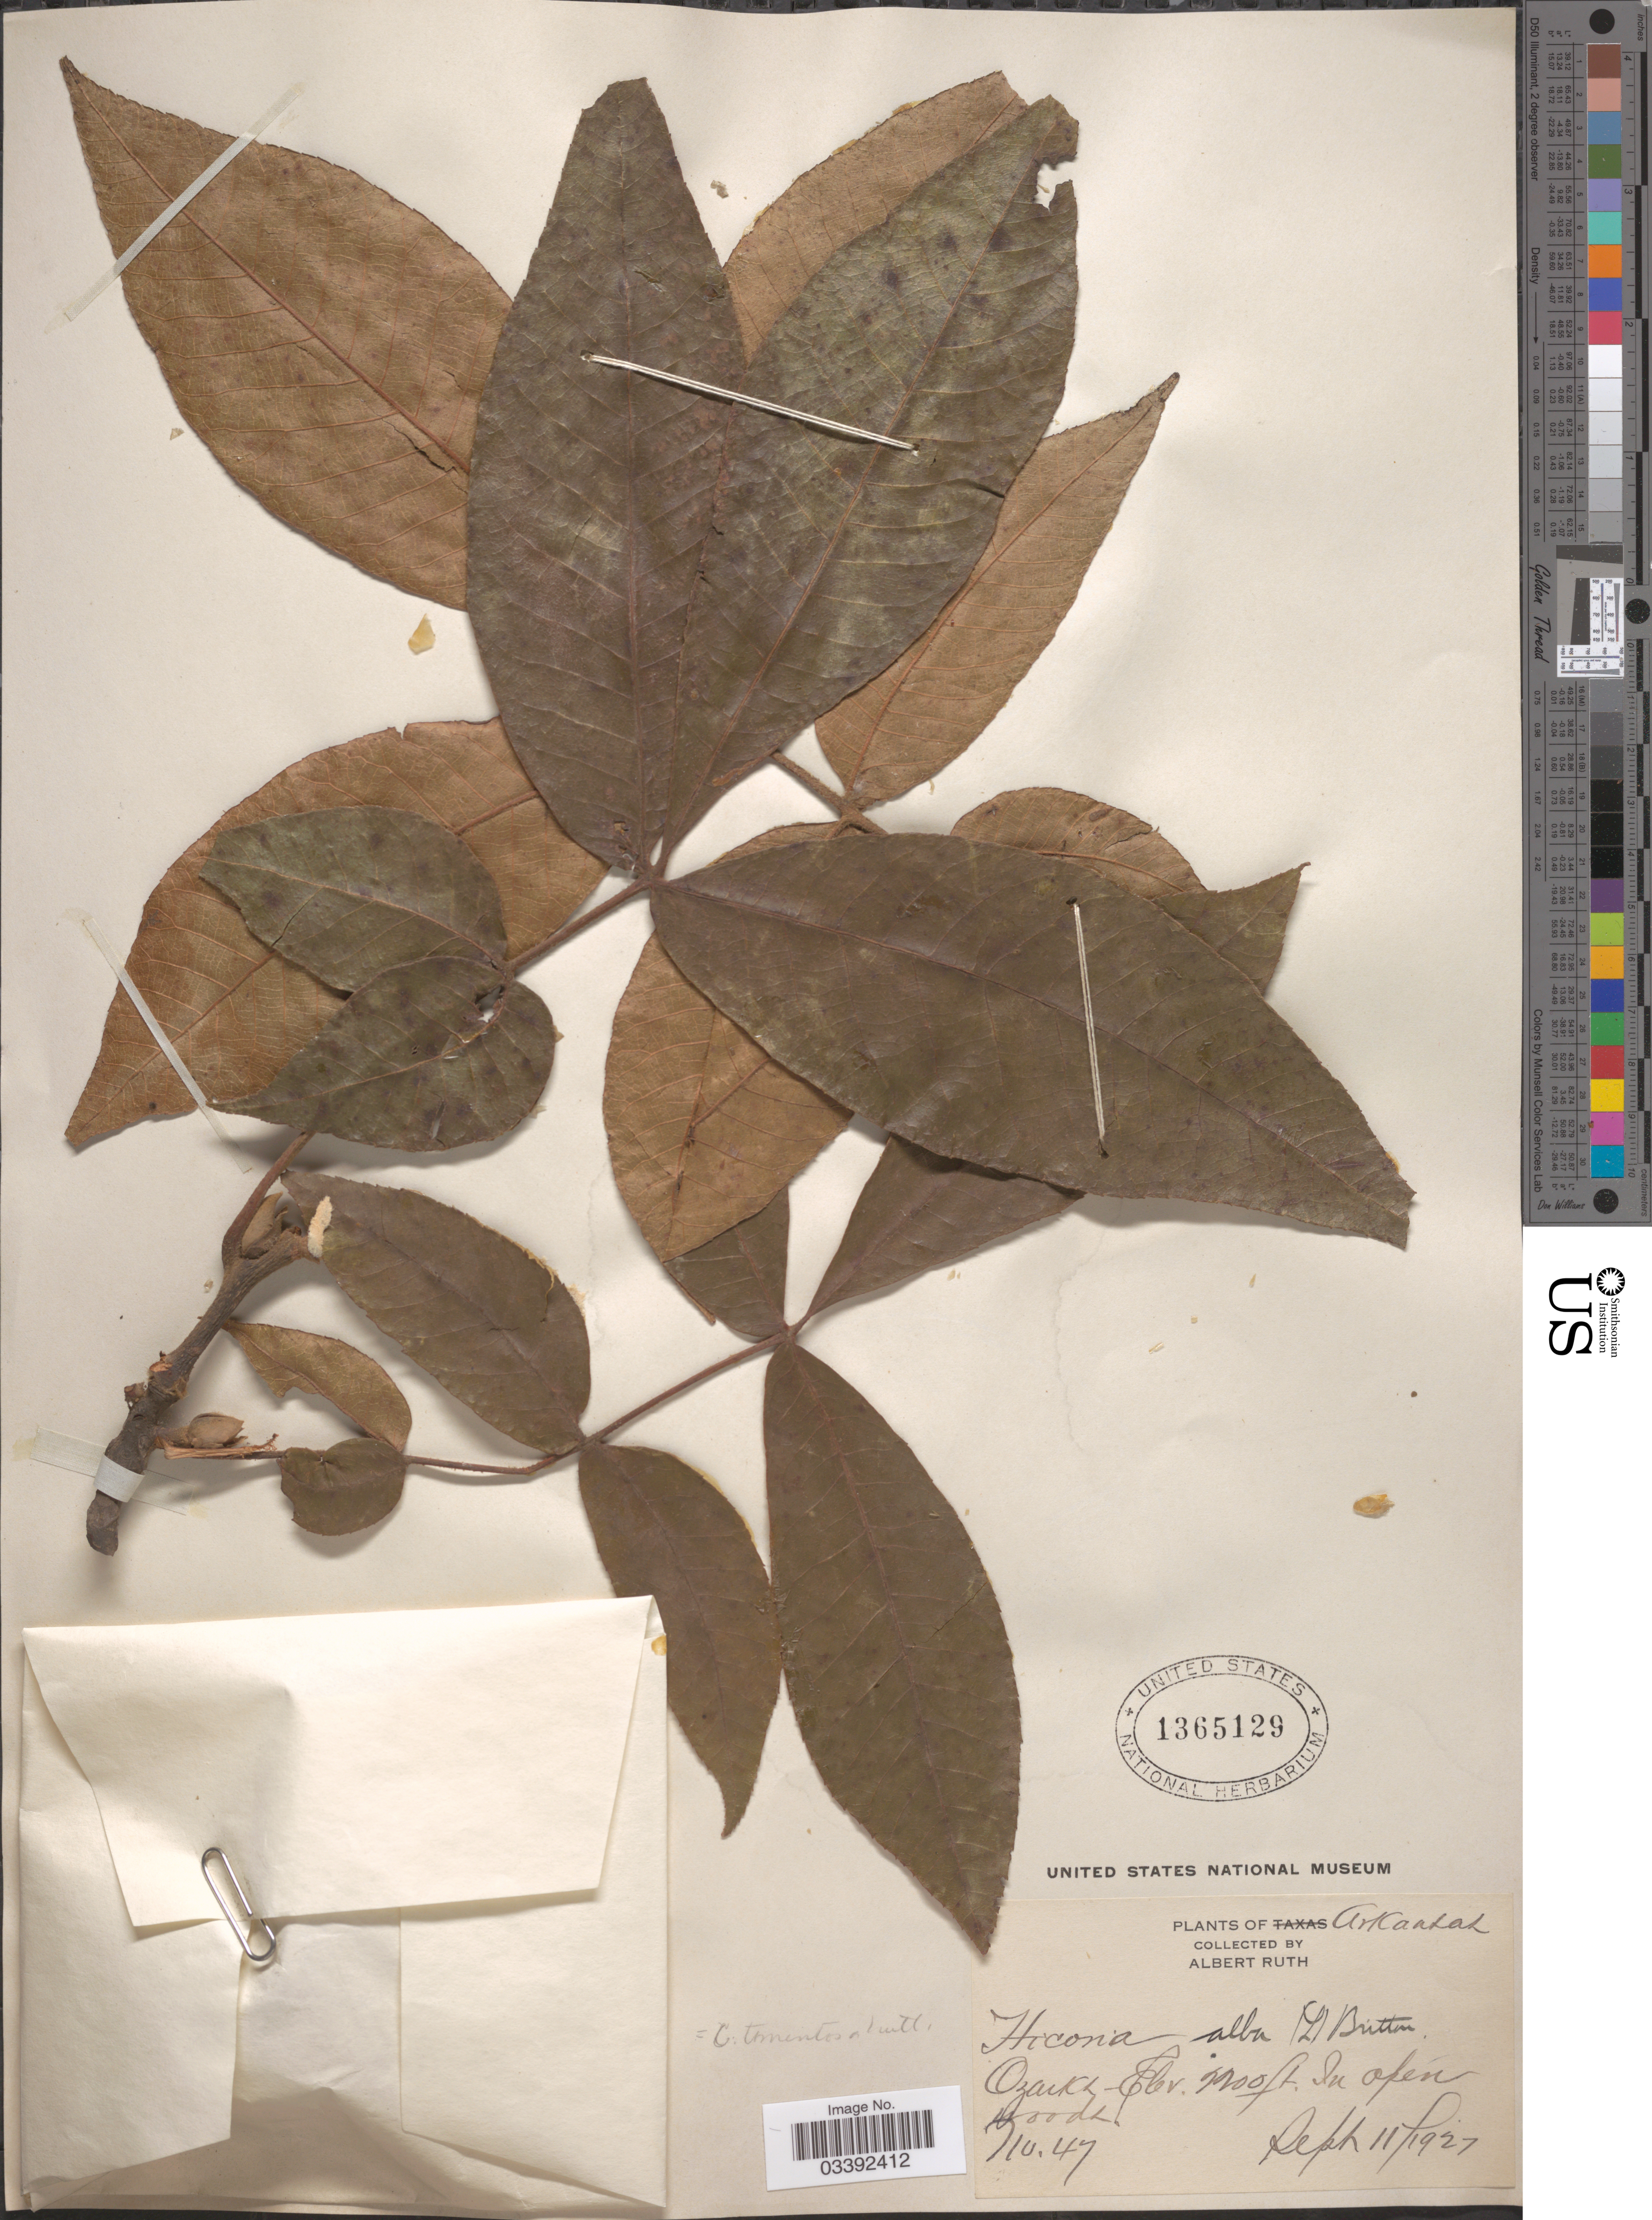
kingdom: Plantae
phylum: Tracheophyta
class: Magnoliopsida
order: Fagales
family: Juglandaceae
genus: Carya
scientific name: Carya tomentosa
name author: (Lam.) Nutt.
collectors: A. Ruth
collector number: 47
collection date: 1927-09-11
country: United States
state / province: Arkansas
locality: Ozarks.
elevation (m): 671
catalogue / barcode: US 1365129